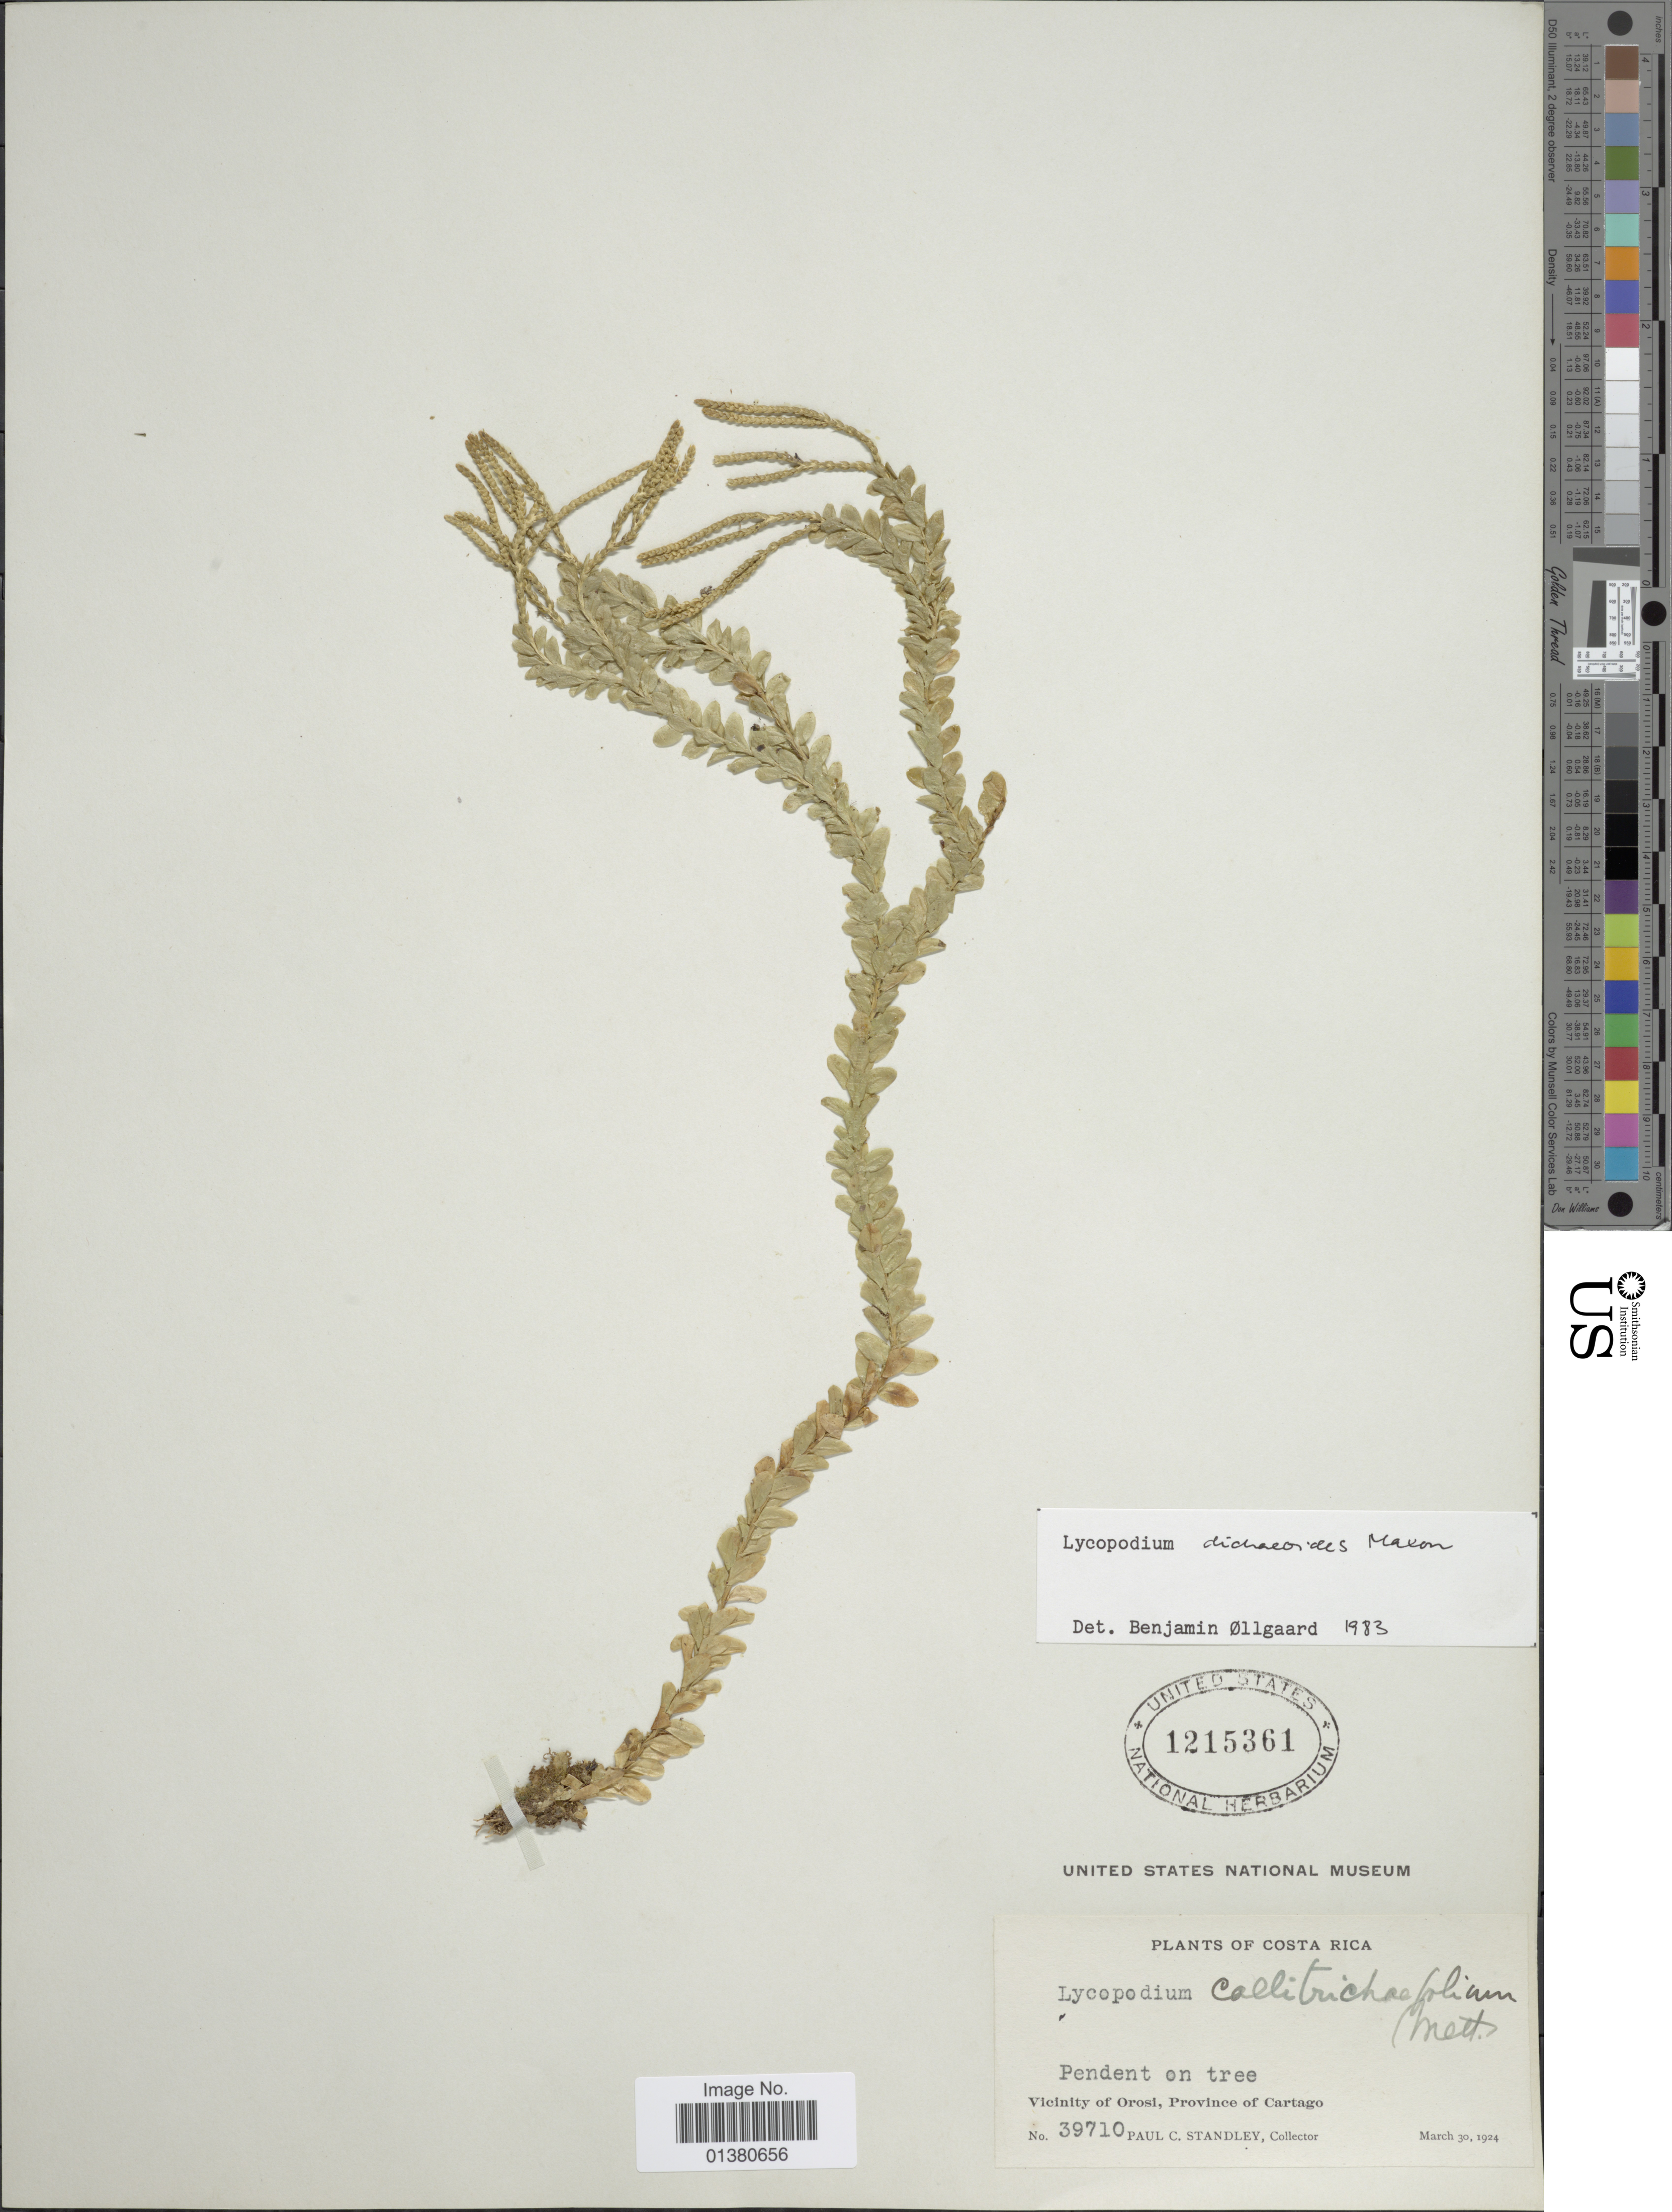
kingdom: Plantae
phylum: Tracheophyta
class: Lycopodiopsida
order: Lycopodiales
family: Lycopodiaceae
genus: Phlegmariurus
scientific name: Phlegmariurus dichaeoides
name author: (Maxon) B. Øllg.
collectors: P. C. Standley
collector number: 39710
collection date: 1924-03-30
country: Costa Rica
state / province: Cartago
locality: Vicinity of Orosi, Province of Cartago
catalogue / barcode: US 1215361